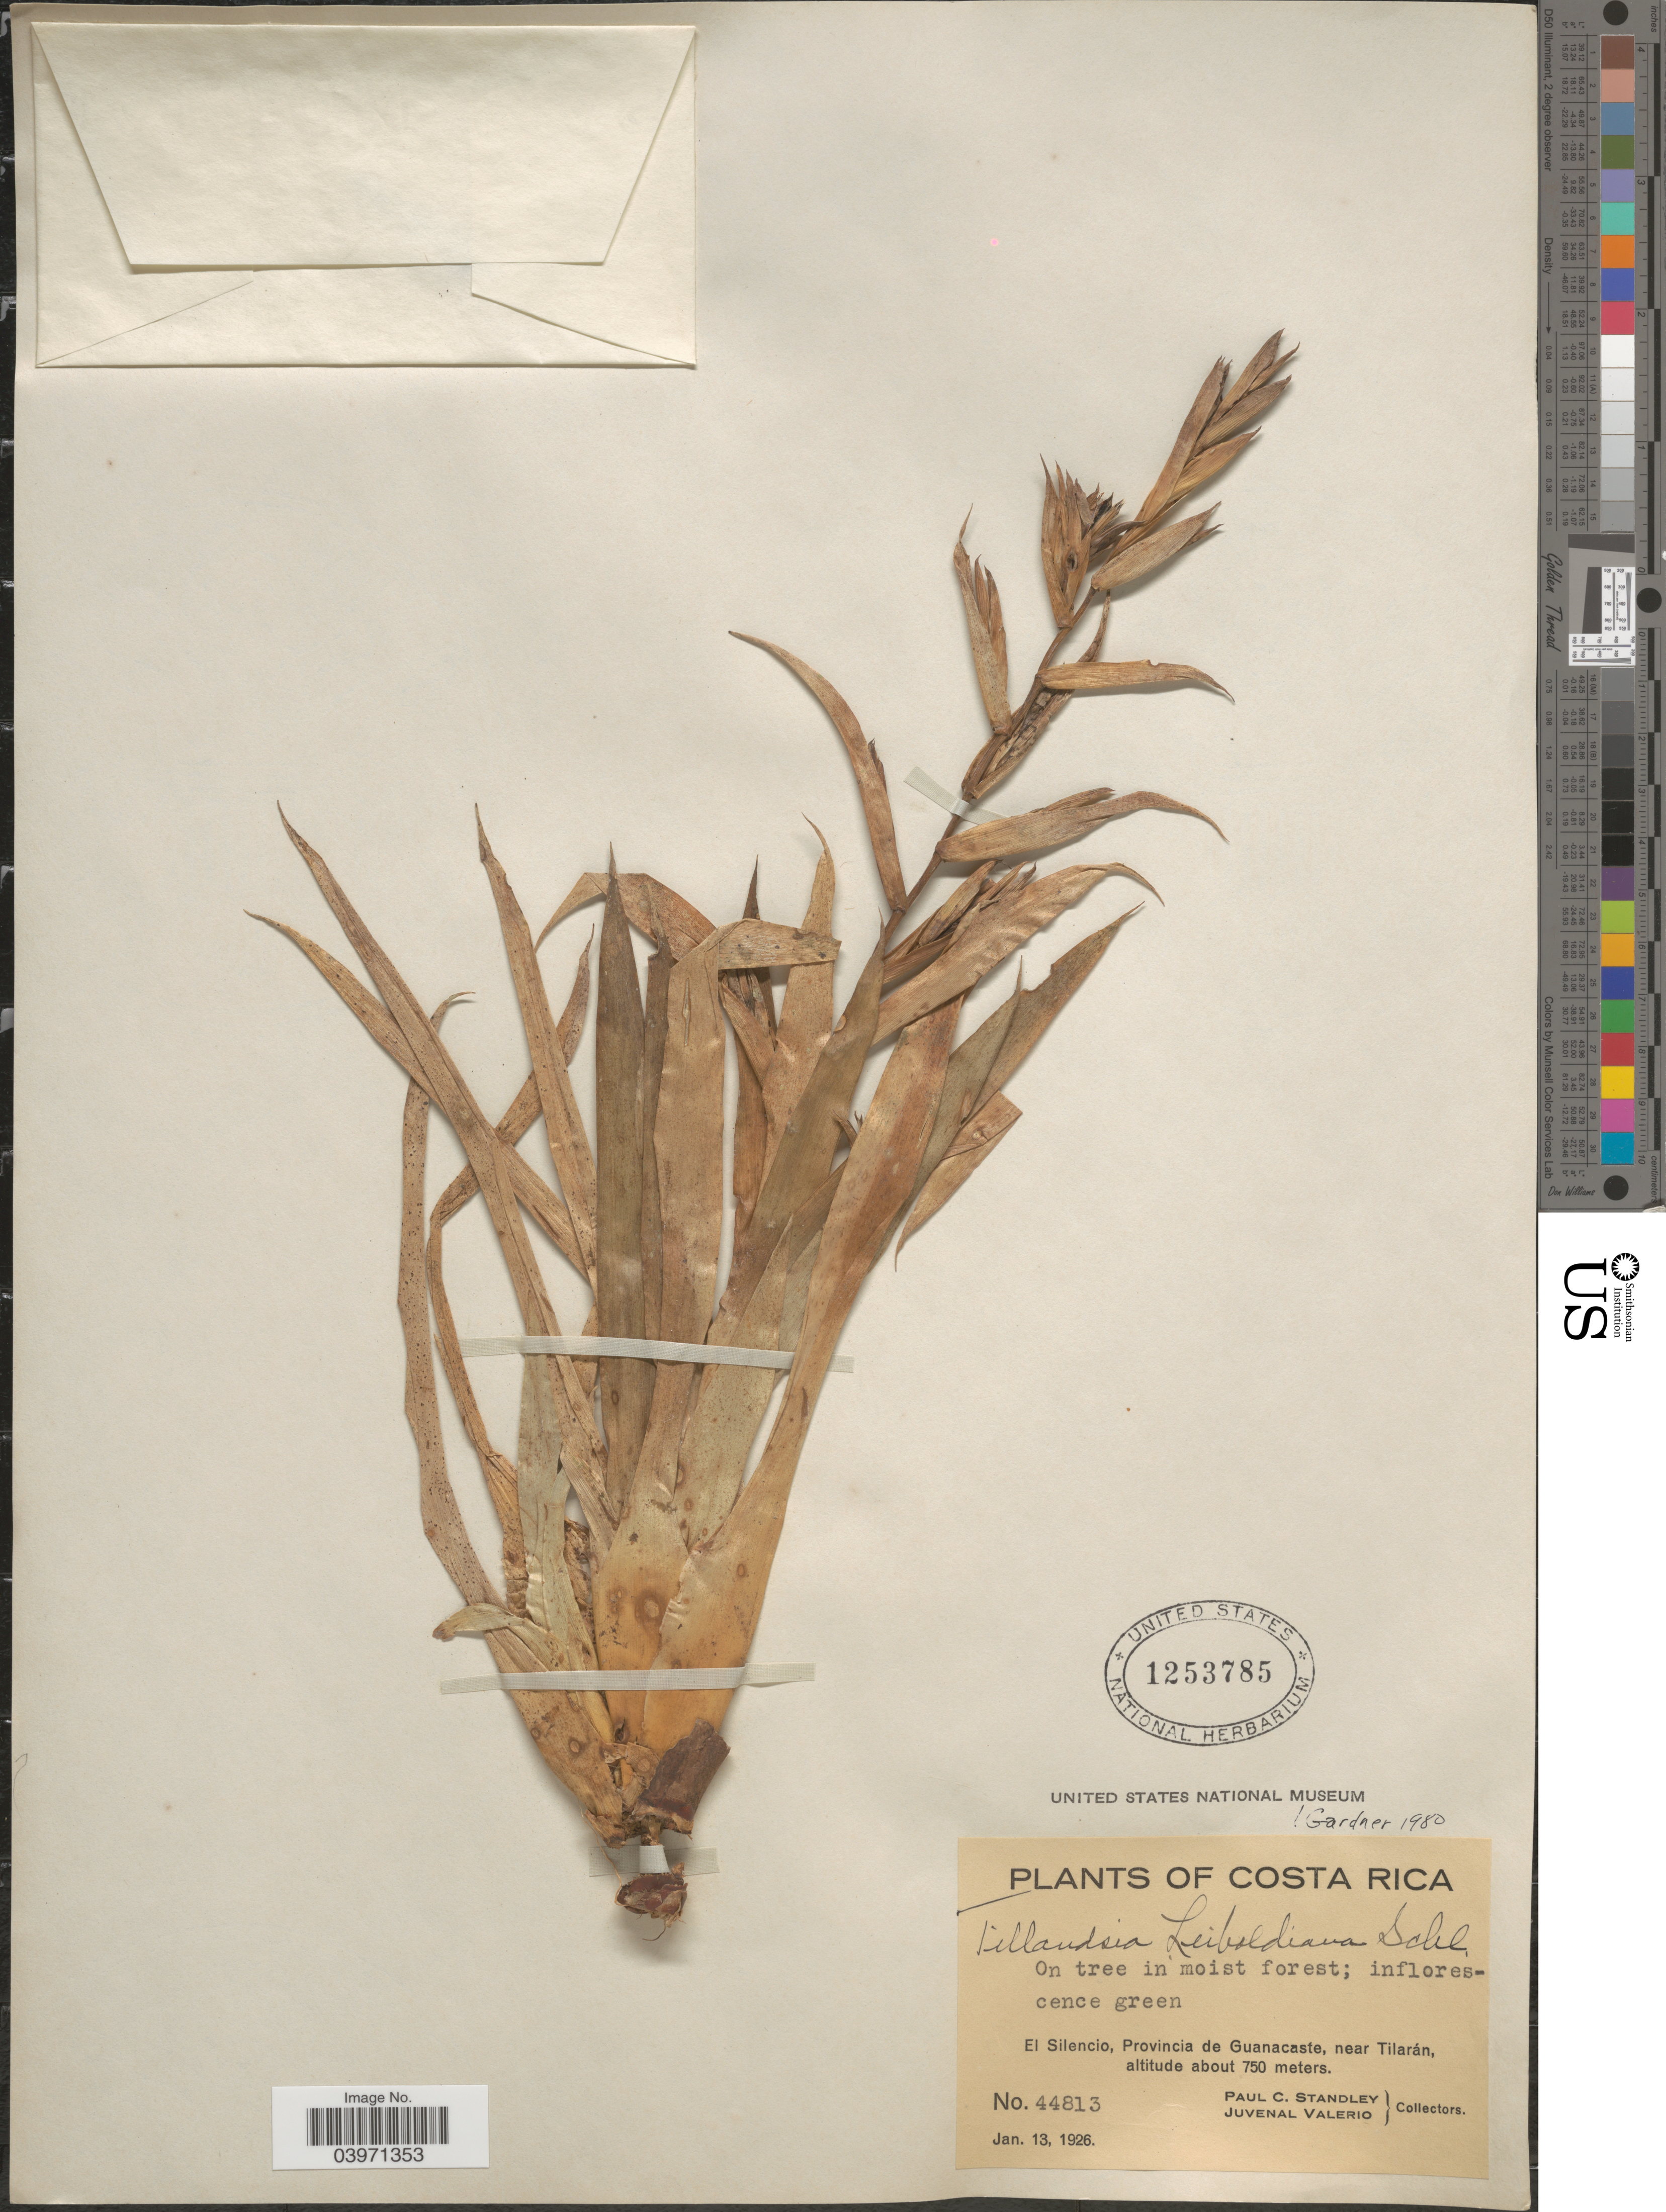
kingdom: Plantae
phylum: Tracheophyta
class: Liliopsida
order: Poales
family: Bromeliaceae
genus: Tillandsia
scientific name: Tillandsia leiboldiana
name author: Schltdl.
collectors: P. C. Standley & J. Valerio R.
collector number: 44813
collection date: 1926-01-13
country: Costa Rica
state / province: Guanacaste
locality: El Silencio, near Tilarán.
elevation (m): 750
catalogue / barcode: US 1253785